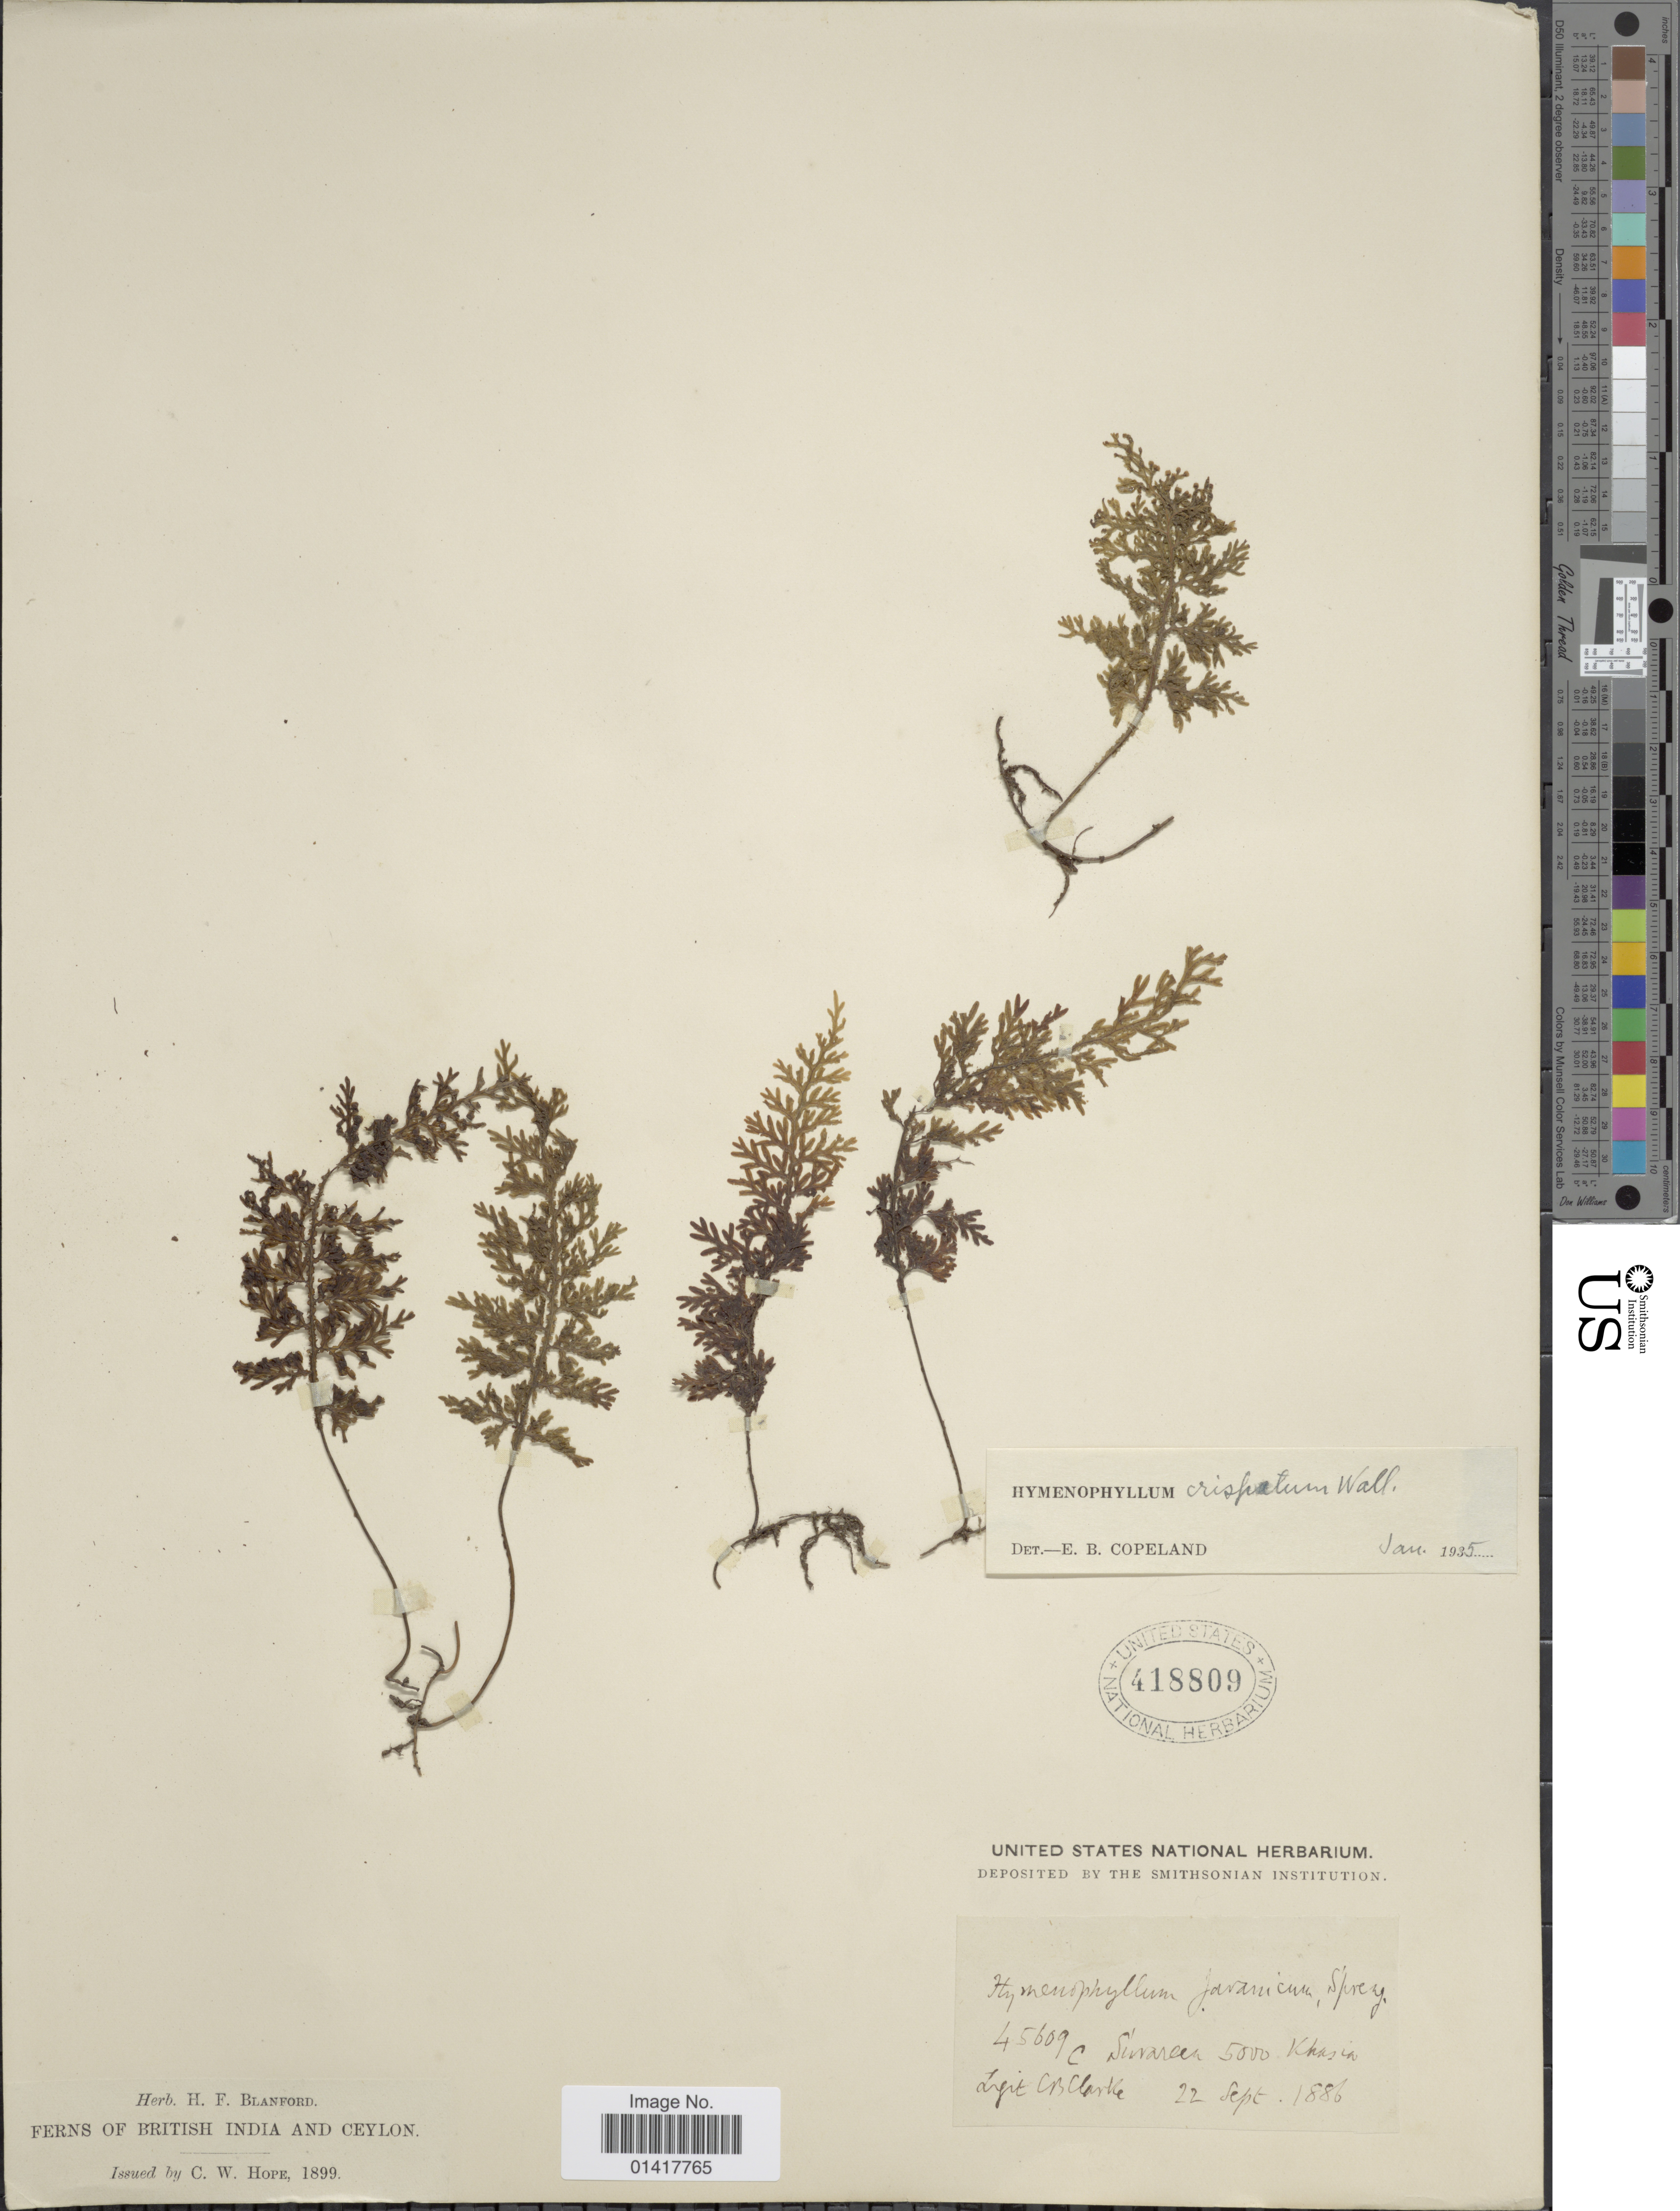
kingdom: Plantae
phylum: Tracheophyta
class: Polypodiopsida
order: Hymenophyllales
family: Hymenophyllaceae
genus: Hymenophyllum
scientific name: Hymenophyllum crispatum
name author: Wall. ex Hook. & Grev.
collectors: C. B. Clarke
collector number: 45609C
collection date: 1886-09-22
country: India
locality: Surareen Khasia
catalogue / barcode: US 418809